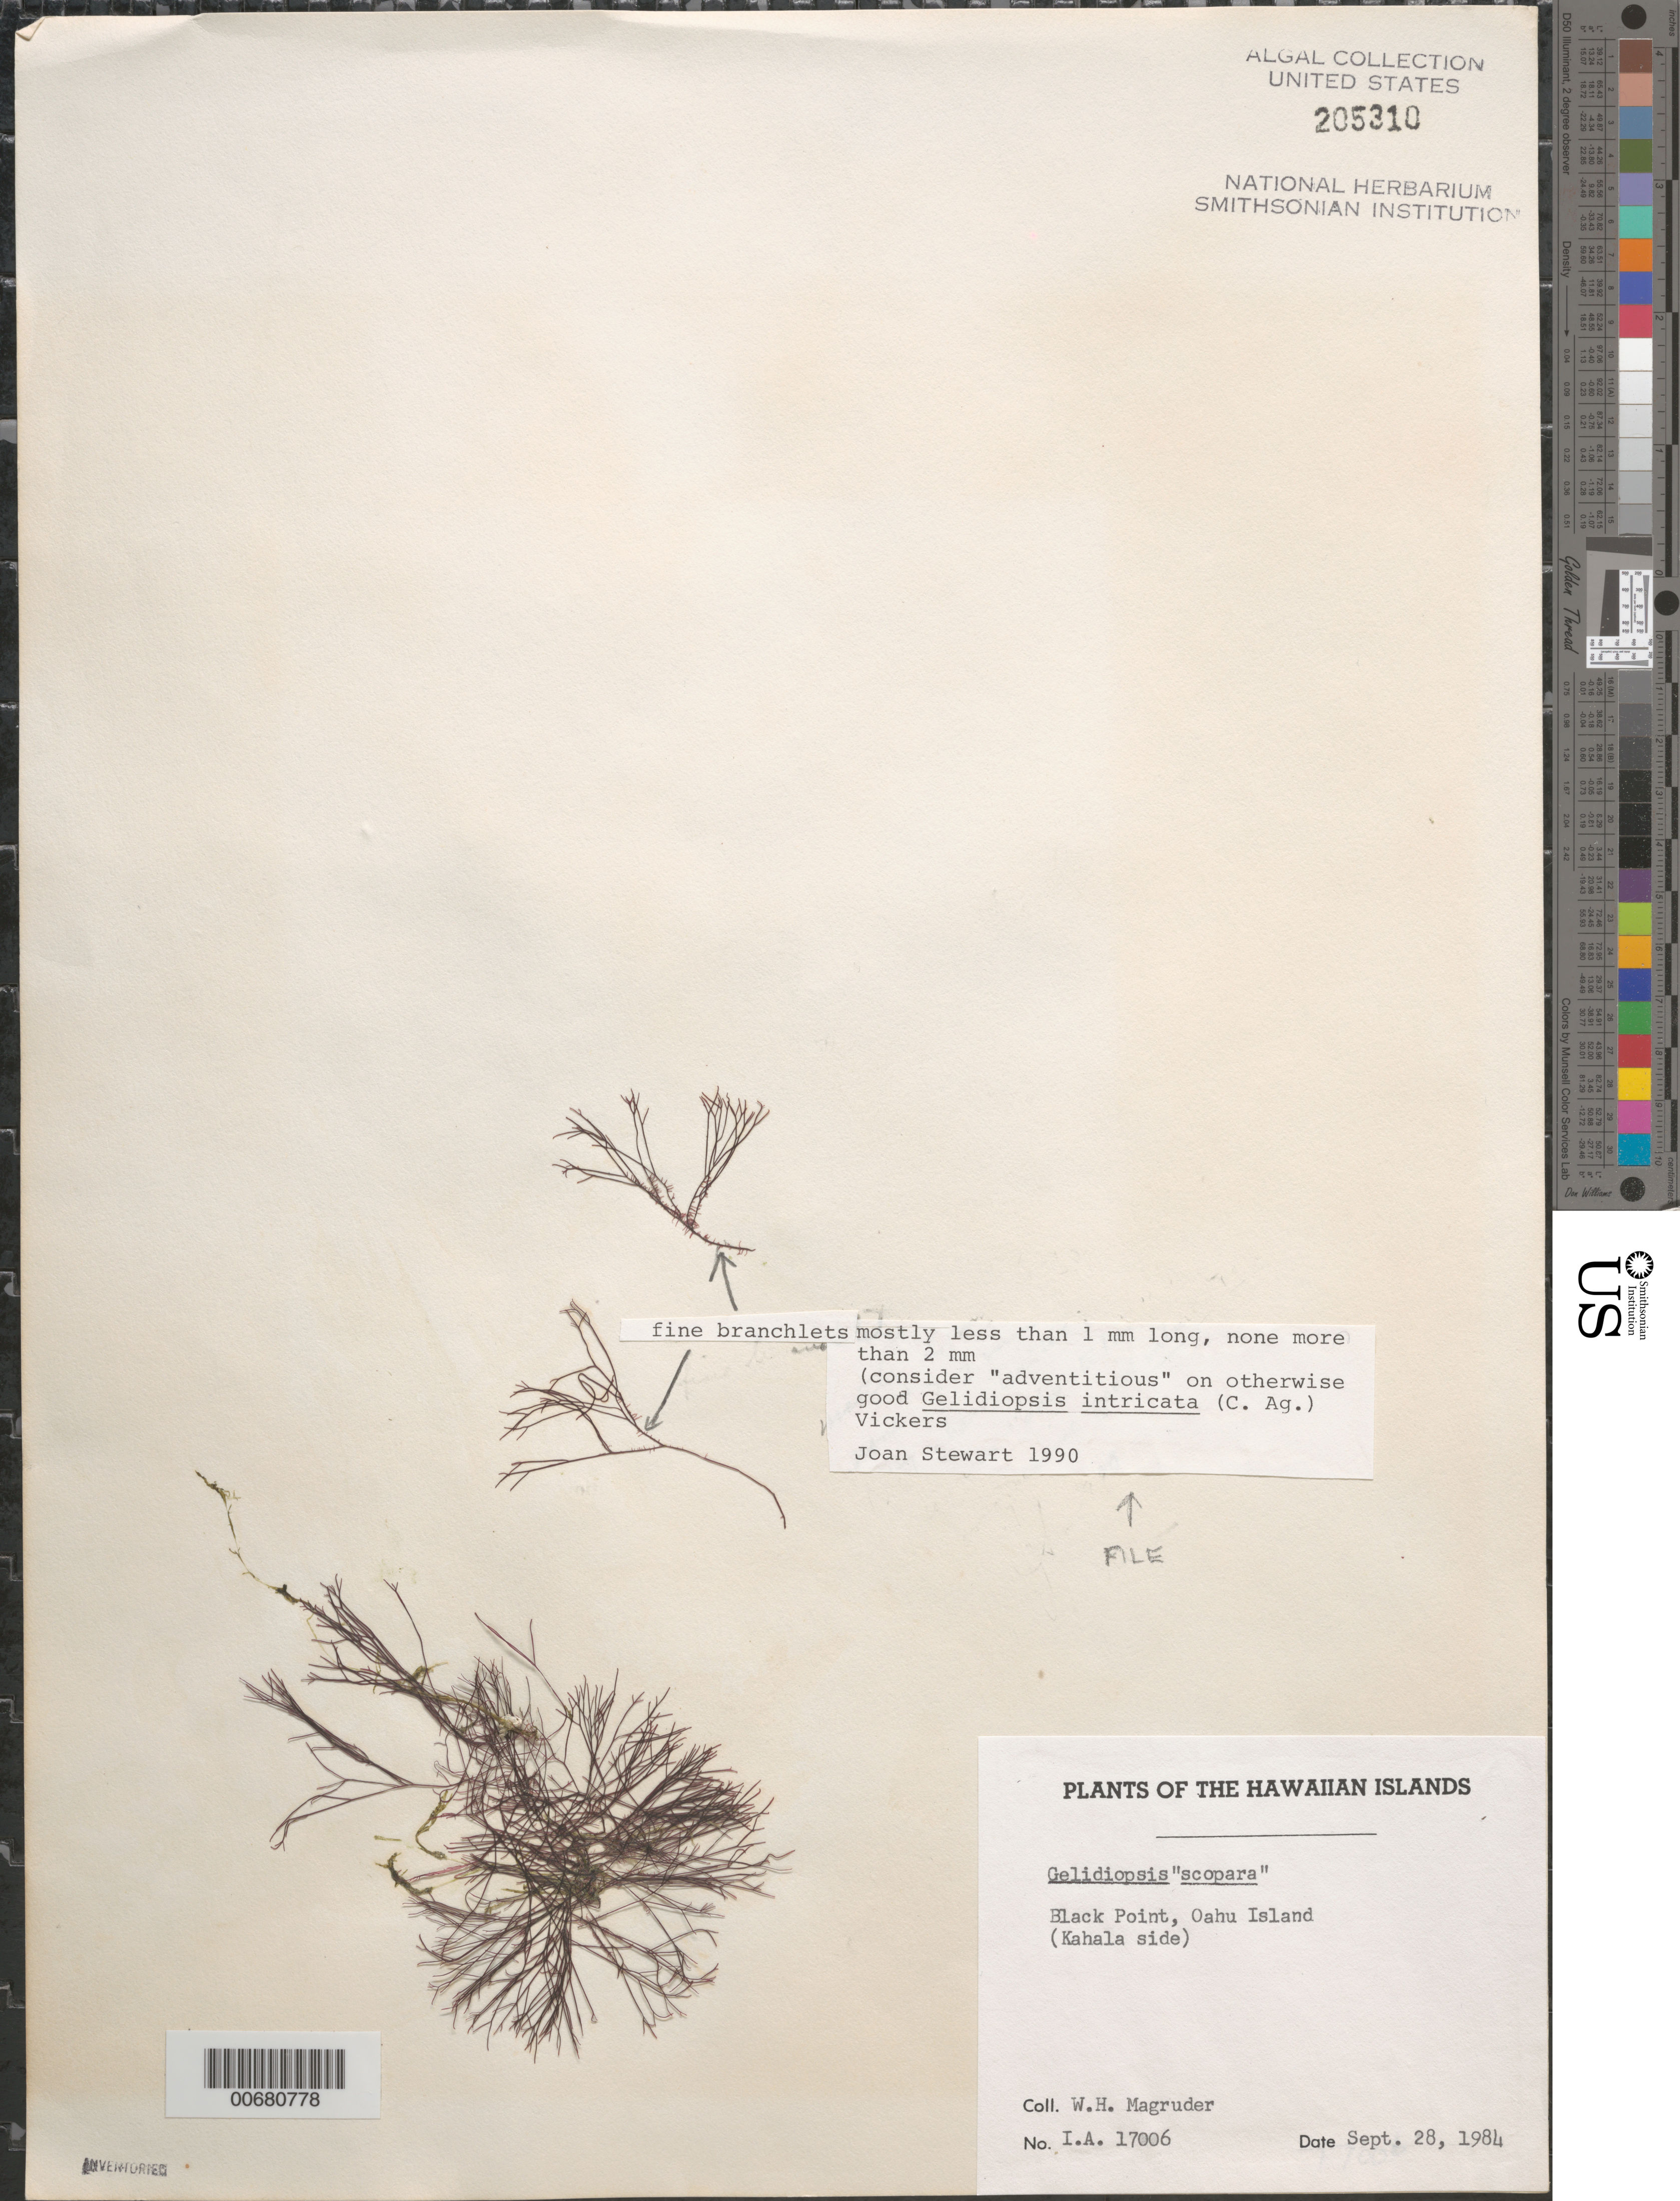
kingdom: Plantae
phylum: Rhodophyta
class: Florideophyceae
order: Rhodymeniales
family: Lomentariaceae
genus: Ceratodictyon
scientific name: Ceratodictyon intricatum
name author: (C. Agardh) R.E. Norris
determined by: Algae name updating Project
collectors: W. Magruder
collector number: IAA 17006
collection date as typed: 28 Sep 1984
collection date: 1984-09-28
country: United States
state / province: Hawaii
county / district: Honolulu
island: Oahu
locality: Black Point (Kahala side)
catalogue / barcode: US 205310